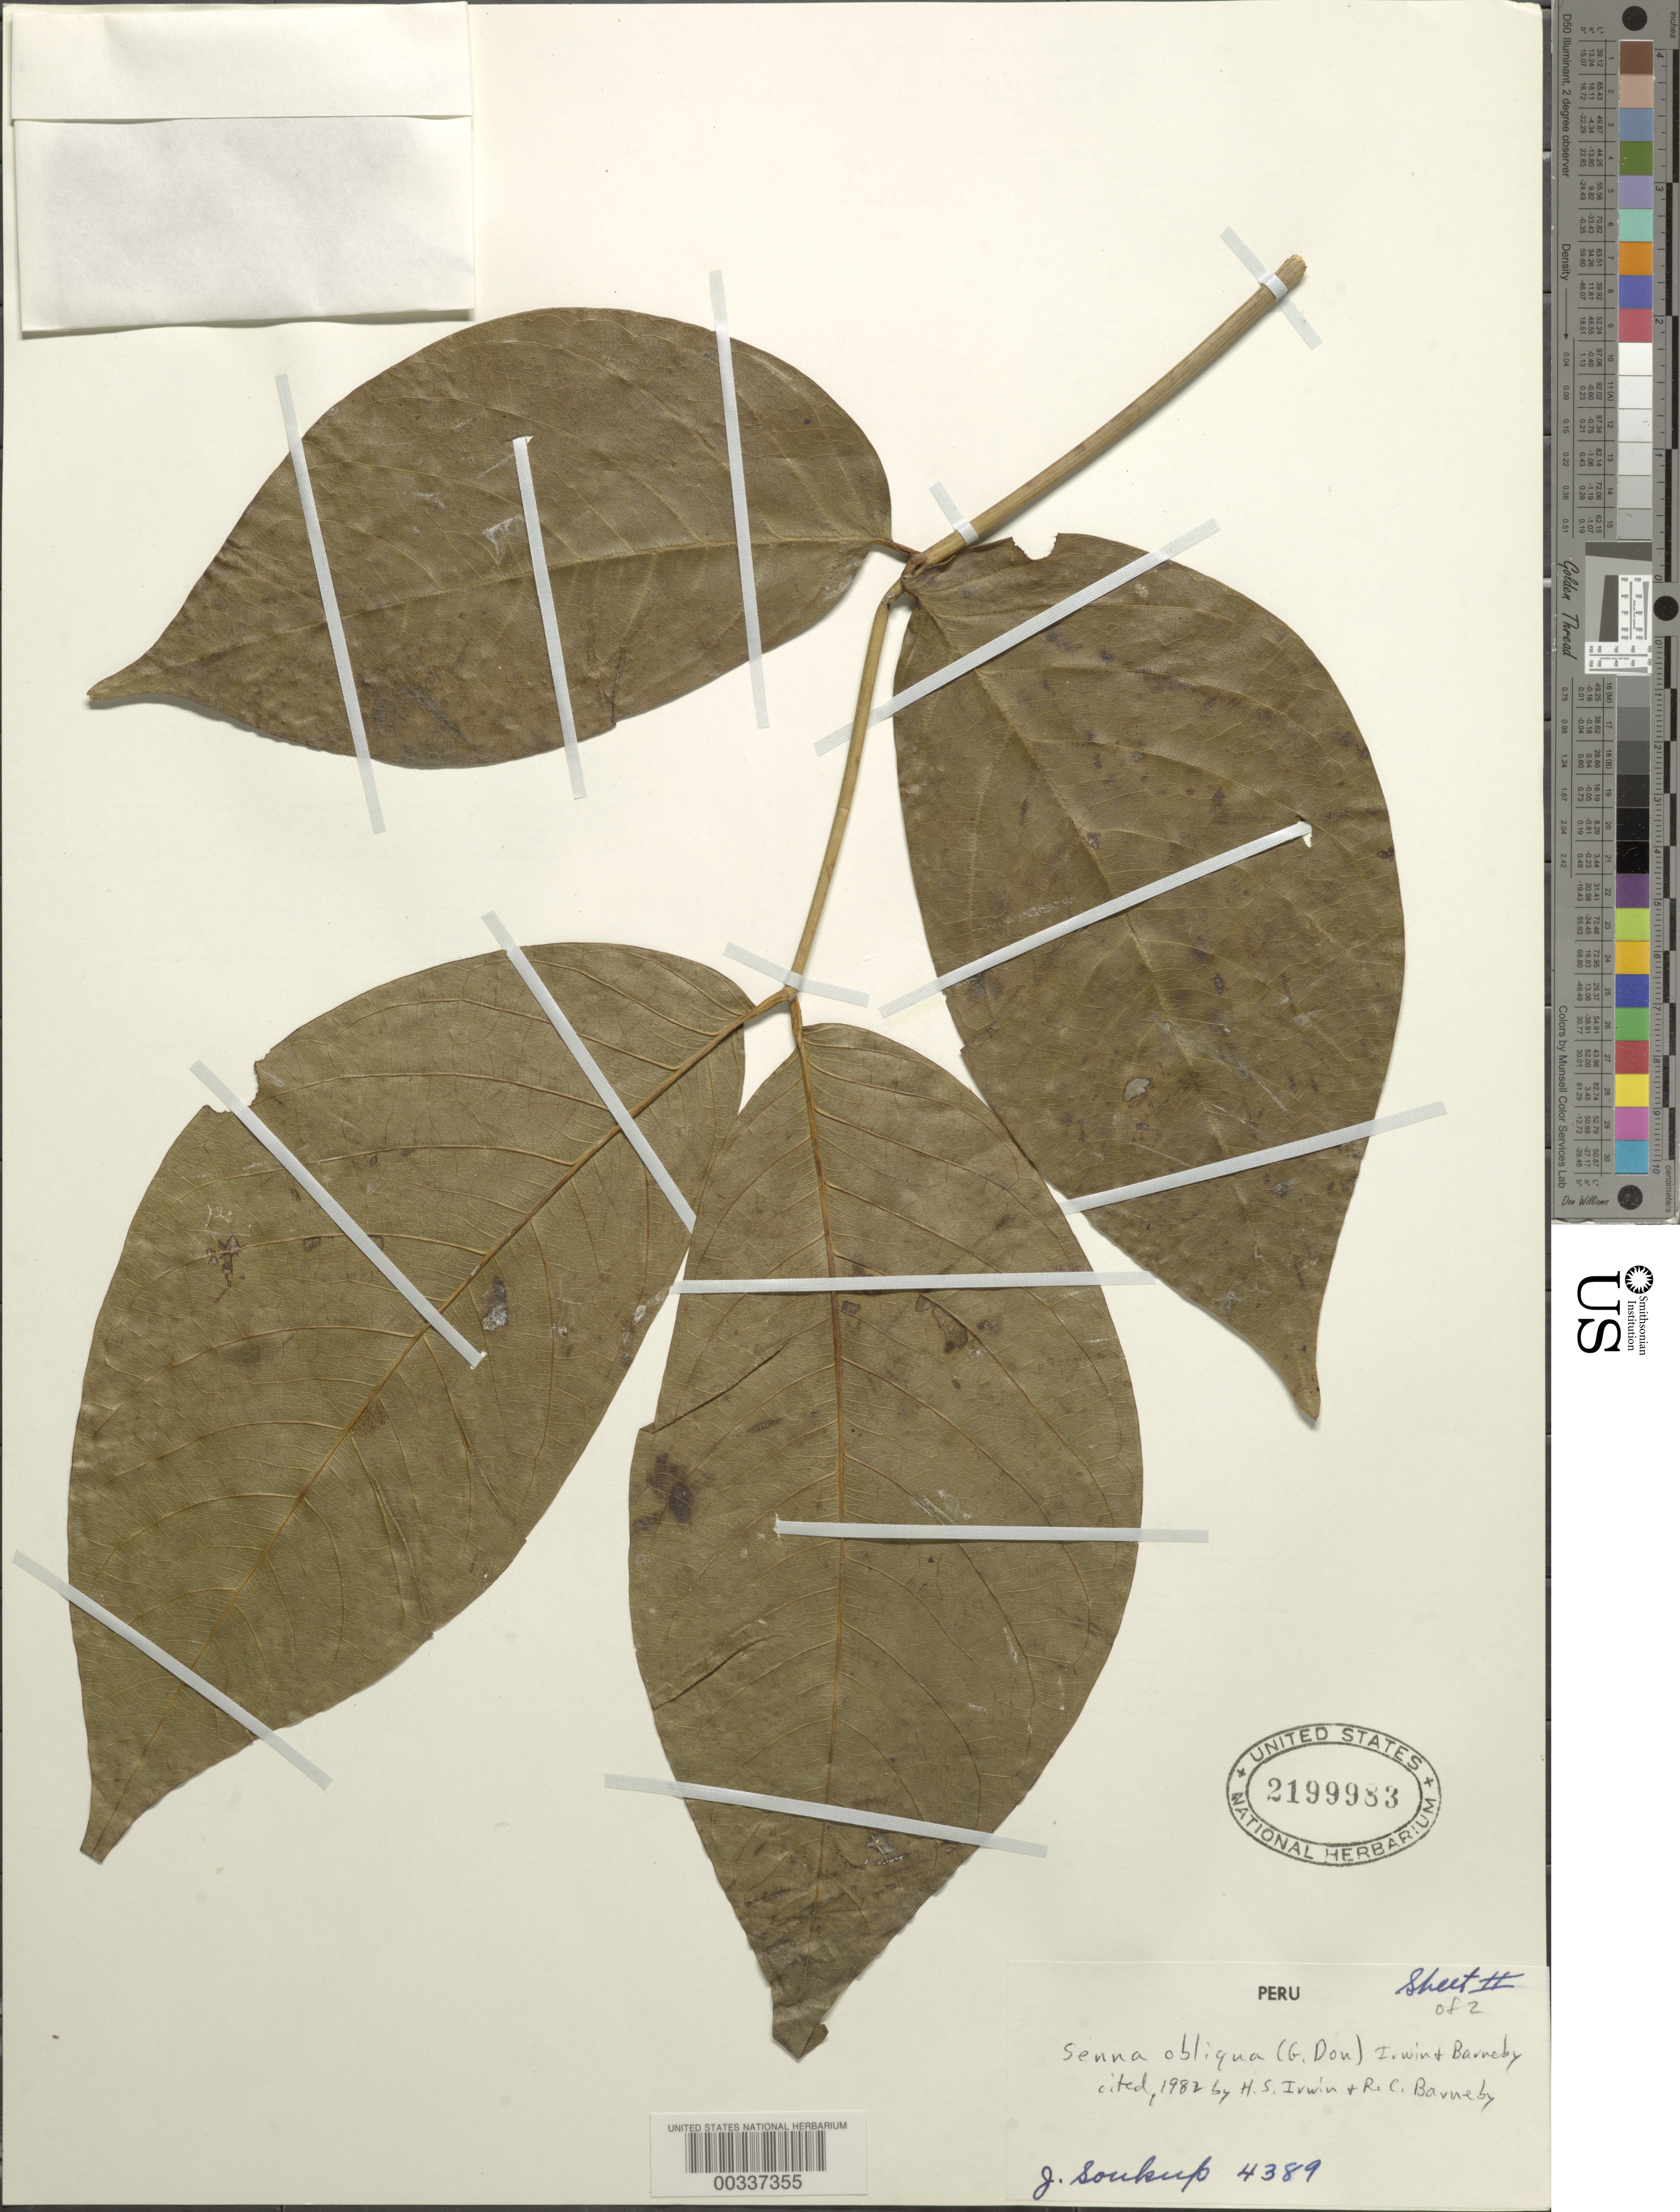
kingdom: Plantae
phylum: Tracheophyta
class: Magnoliopsida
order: Fabales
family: Fabaceae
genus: Senna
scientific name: Senna obliqua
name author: (G. Don) H.S. Irwin & Barneby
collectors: J. J. Soukup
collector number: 4389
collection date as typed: Aug 1955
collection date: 1955-08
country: Peru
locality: Villarich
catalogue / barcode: US 2199983